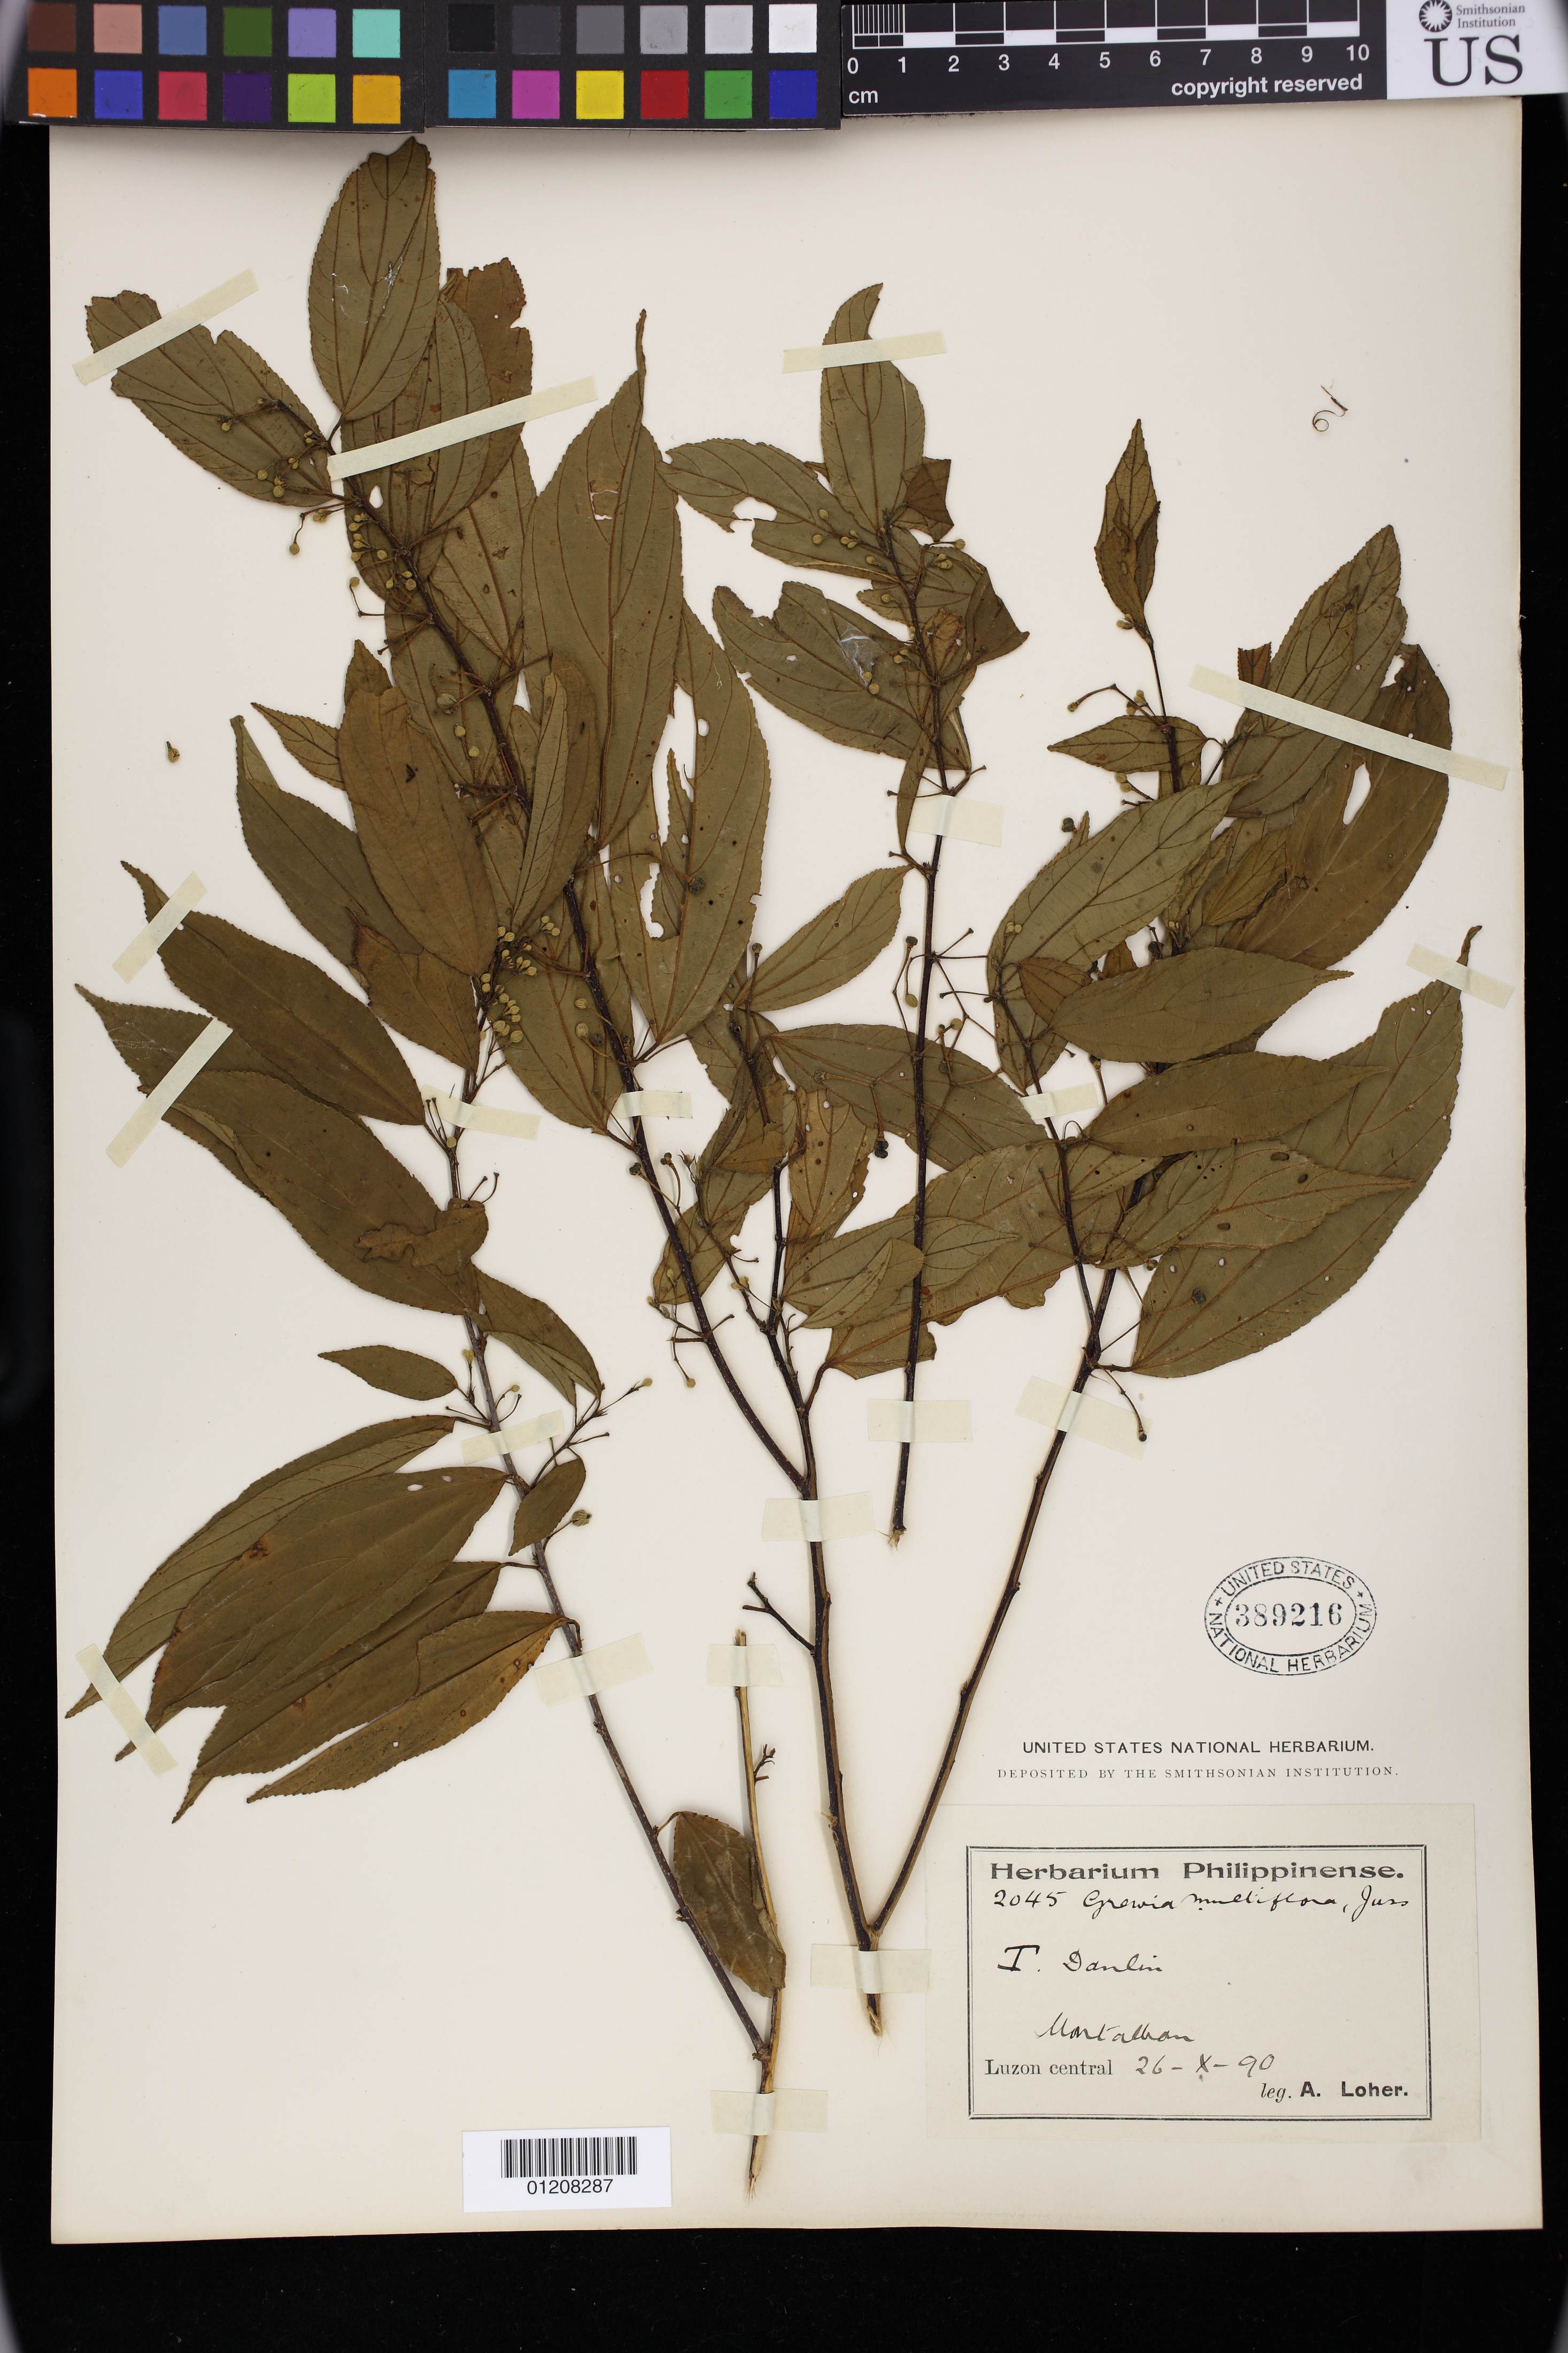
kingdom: Plantae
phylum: Tracheophyta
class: Magnoliopsida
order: Malvales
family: Malvaceae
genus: Grewia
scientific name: Grewia multiflora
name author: Juss.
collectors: A. Loher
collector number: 2045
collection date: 1890-10-26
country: Philippines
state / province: Central Luzon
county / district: Rizal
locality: Rodriguez [[Montalban old name]]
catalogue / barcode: US 389216